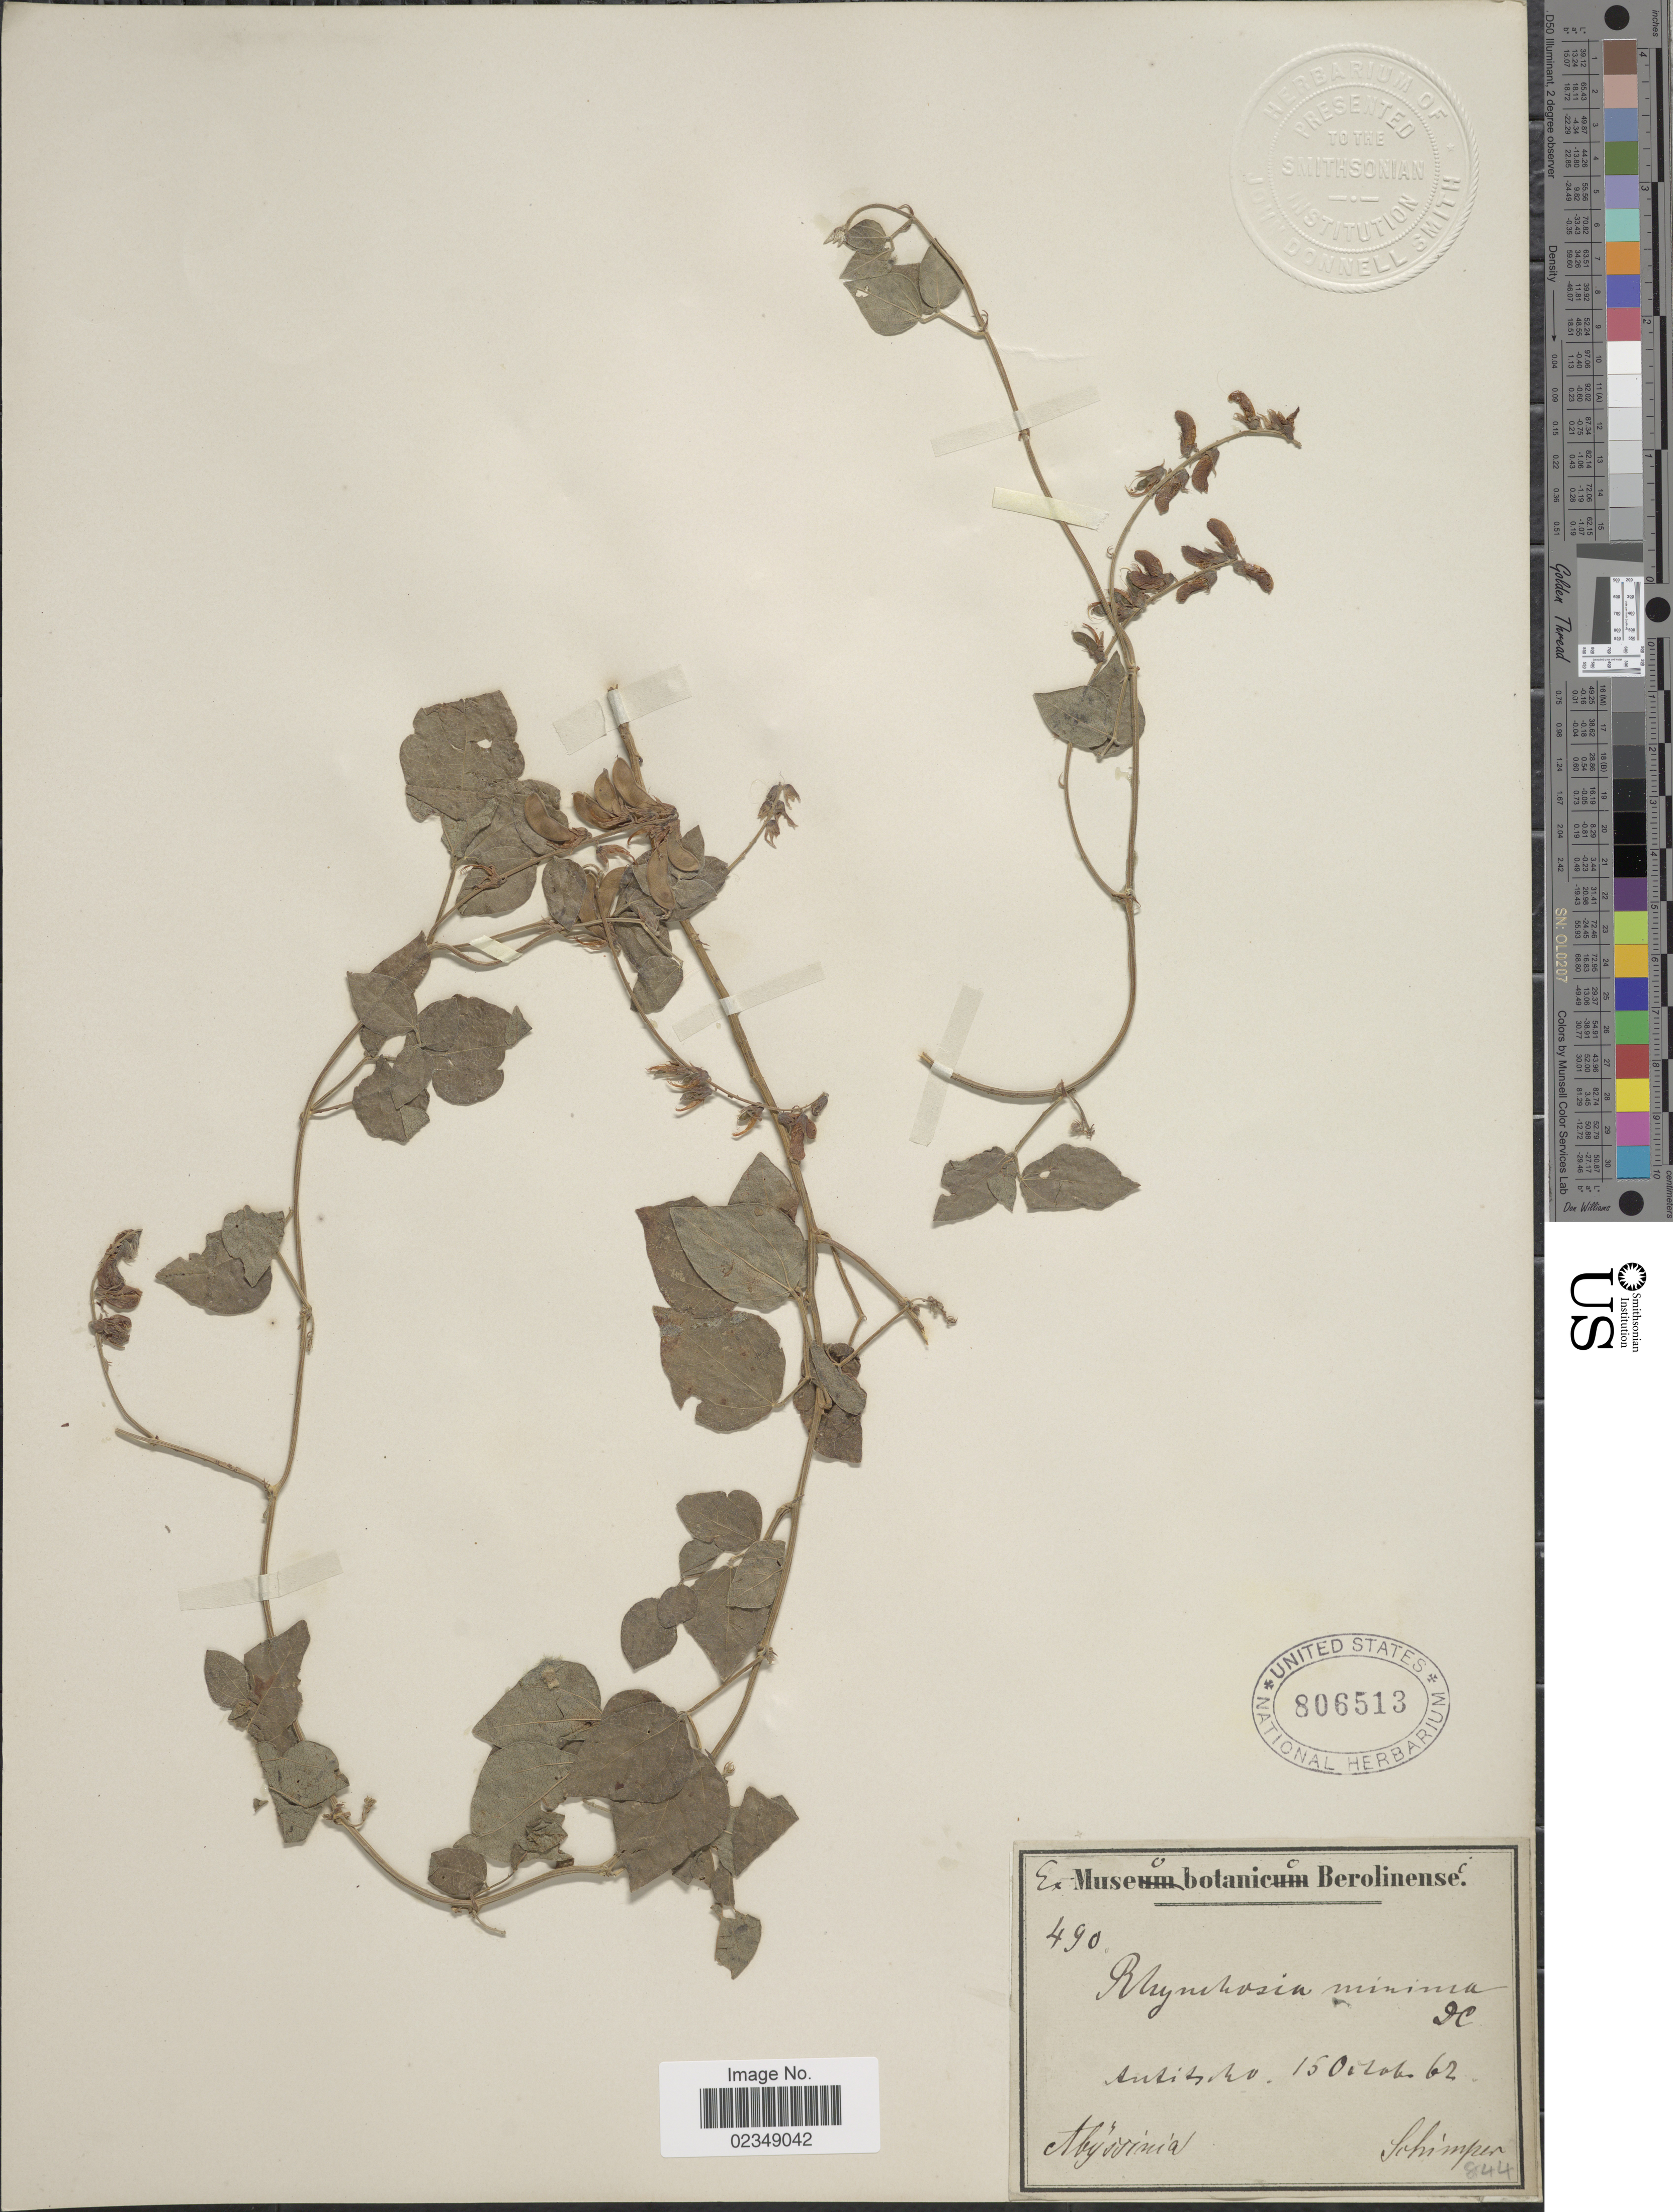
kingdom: Plantae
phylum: Tracheophyta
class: Magnoliopsida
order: Fabales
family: Fabaceae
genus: Rhynchosia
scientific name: Rhynchosia sublobata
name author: (Schumach.) Meikle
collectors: -. Schimper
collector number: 490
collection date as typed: Transcribed d/m/y: 15/10/62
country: Eritrea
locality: Autito, Abyssinia [interpreted]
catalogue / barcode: US 806513